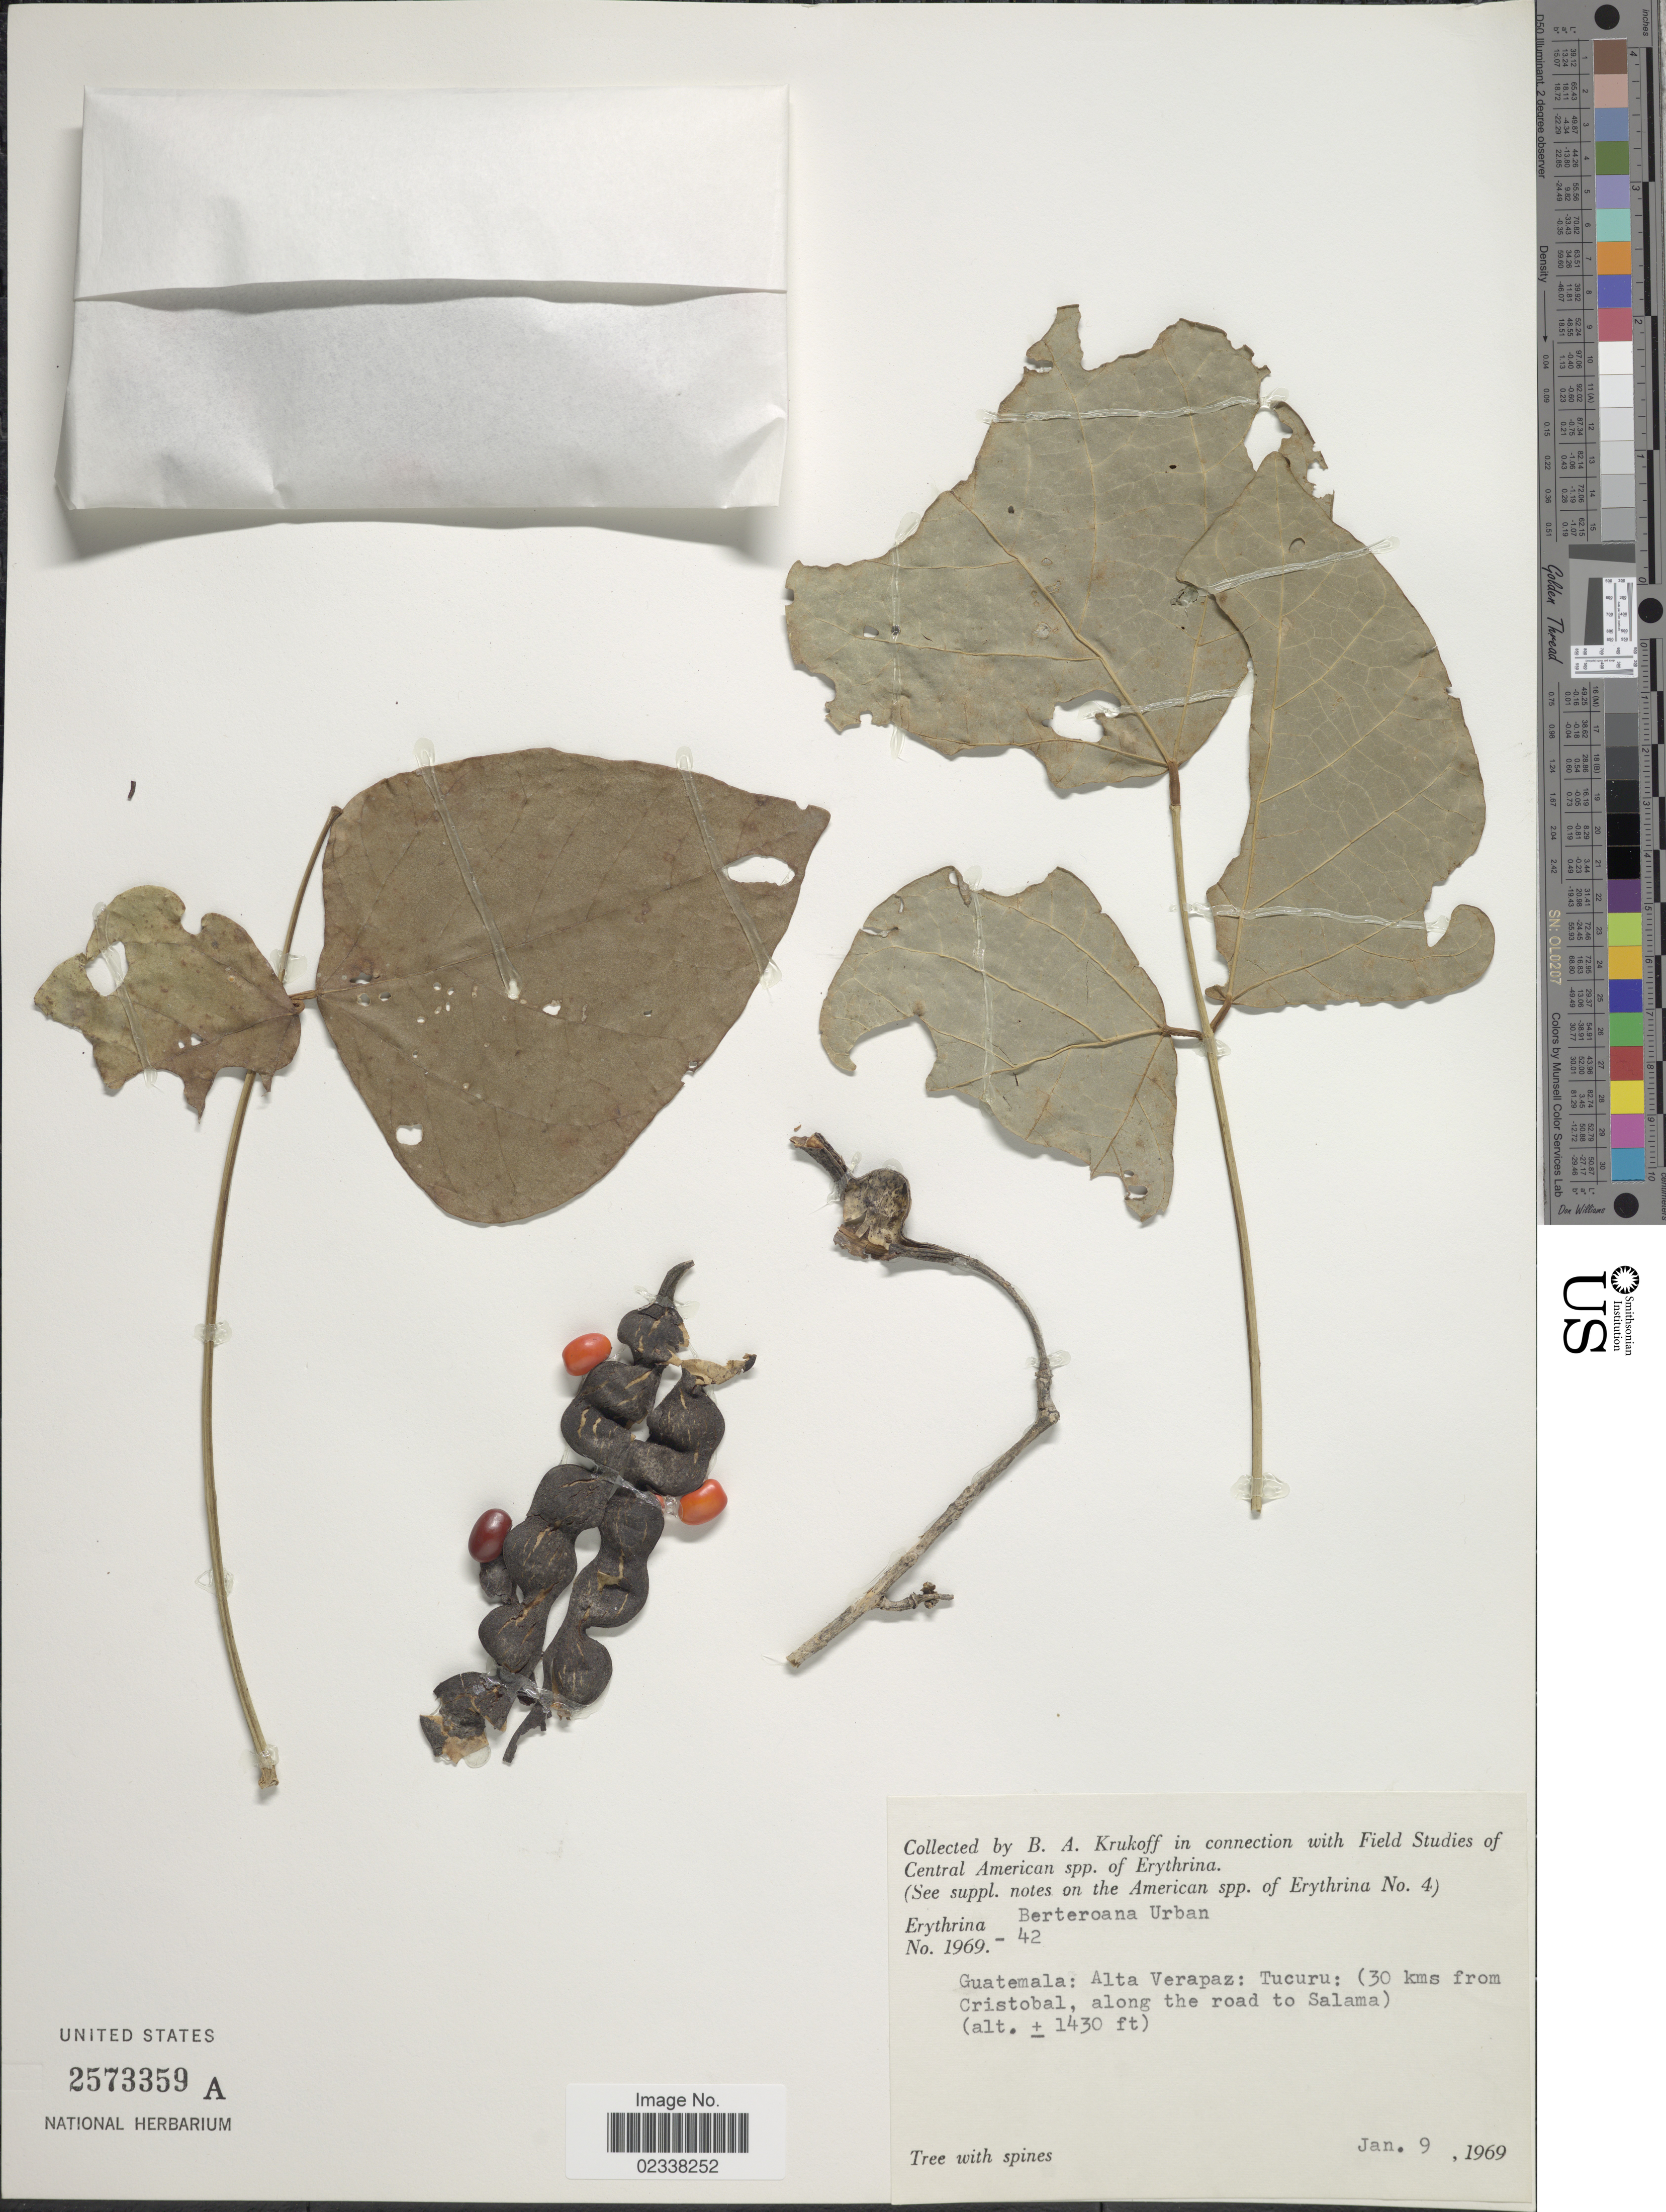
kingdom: Plantae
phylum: Tracheophyta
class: Magnoliopsida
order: Fabales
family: Fabaceae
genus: Erythrina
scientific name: Erythrina berteroana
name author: Urb.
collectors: B. A. Krukoff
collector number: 1969-42?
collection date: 1969-01-09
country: Guatemala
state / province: Alta Verapaz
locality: Tucuru: ( 30 kms from Cristobal, along the road to Salama)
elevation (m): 436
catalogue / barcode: US 2573359A